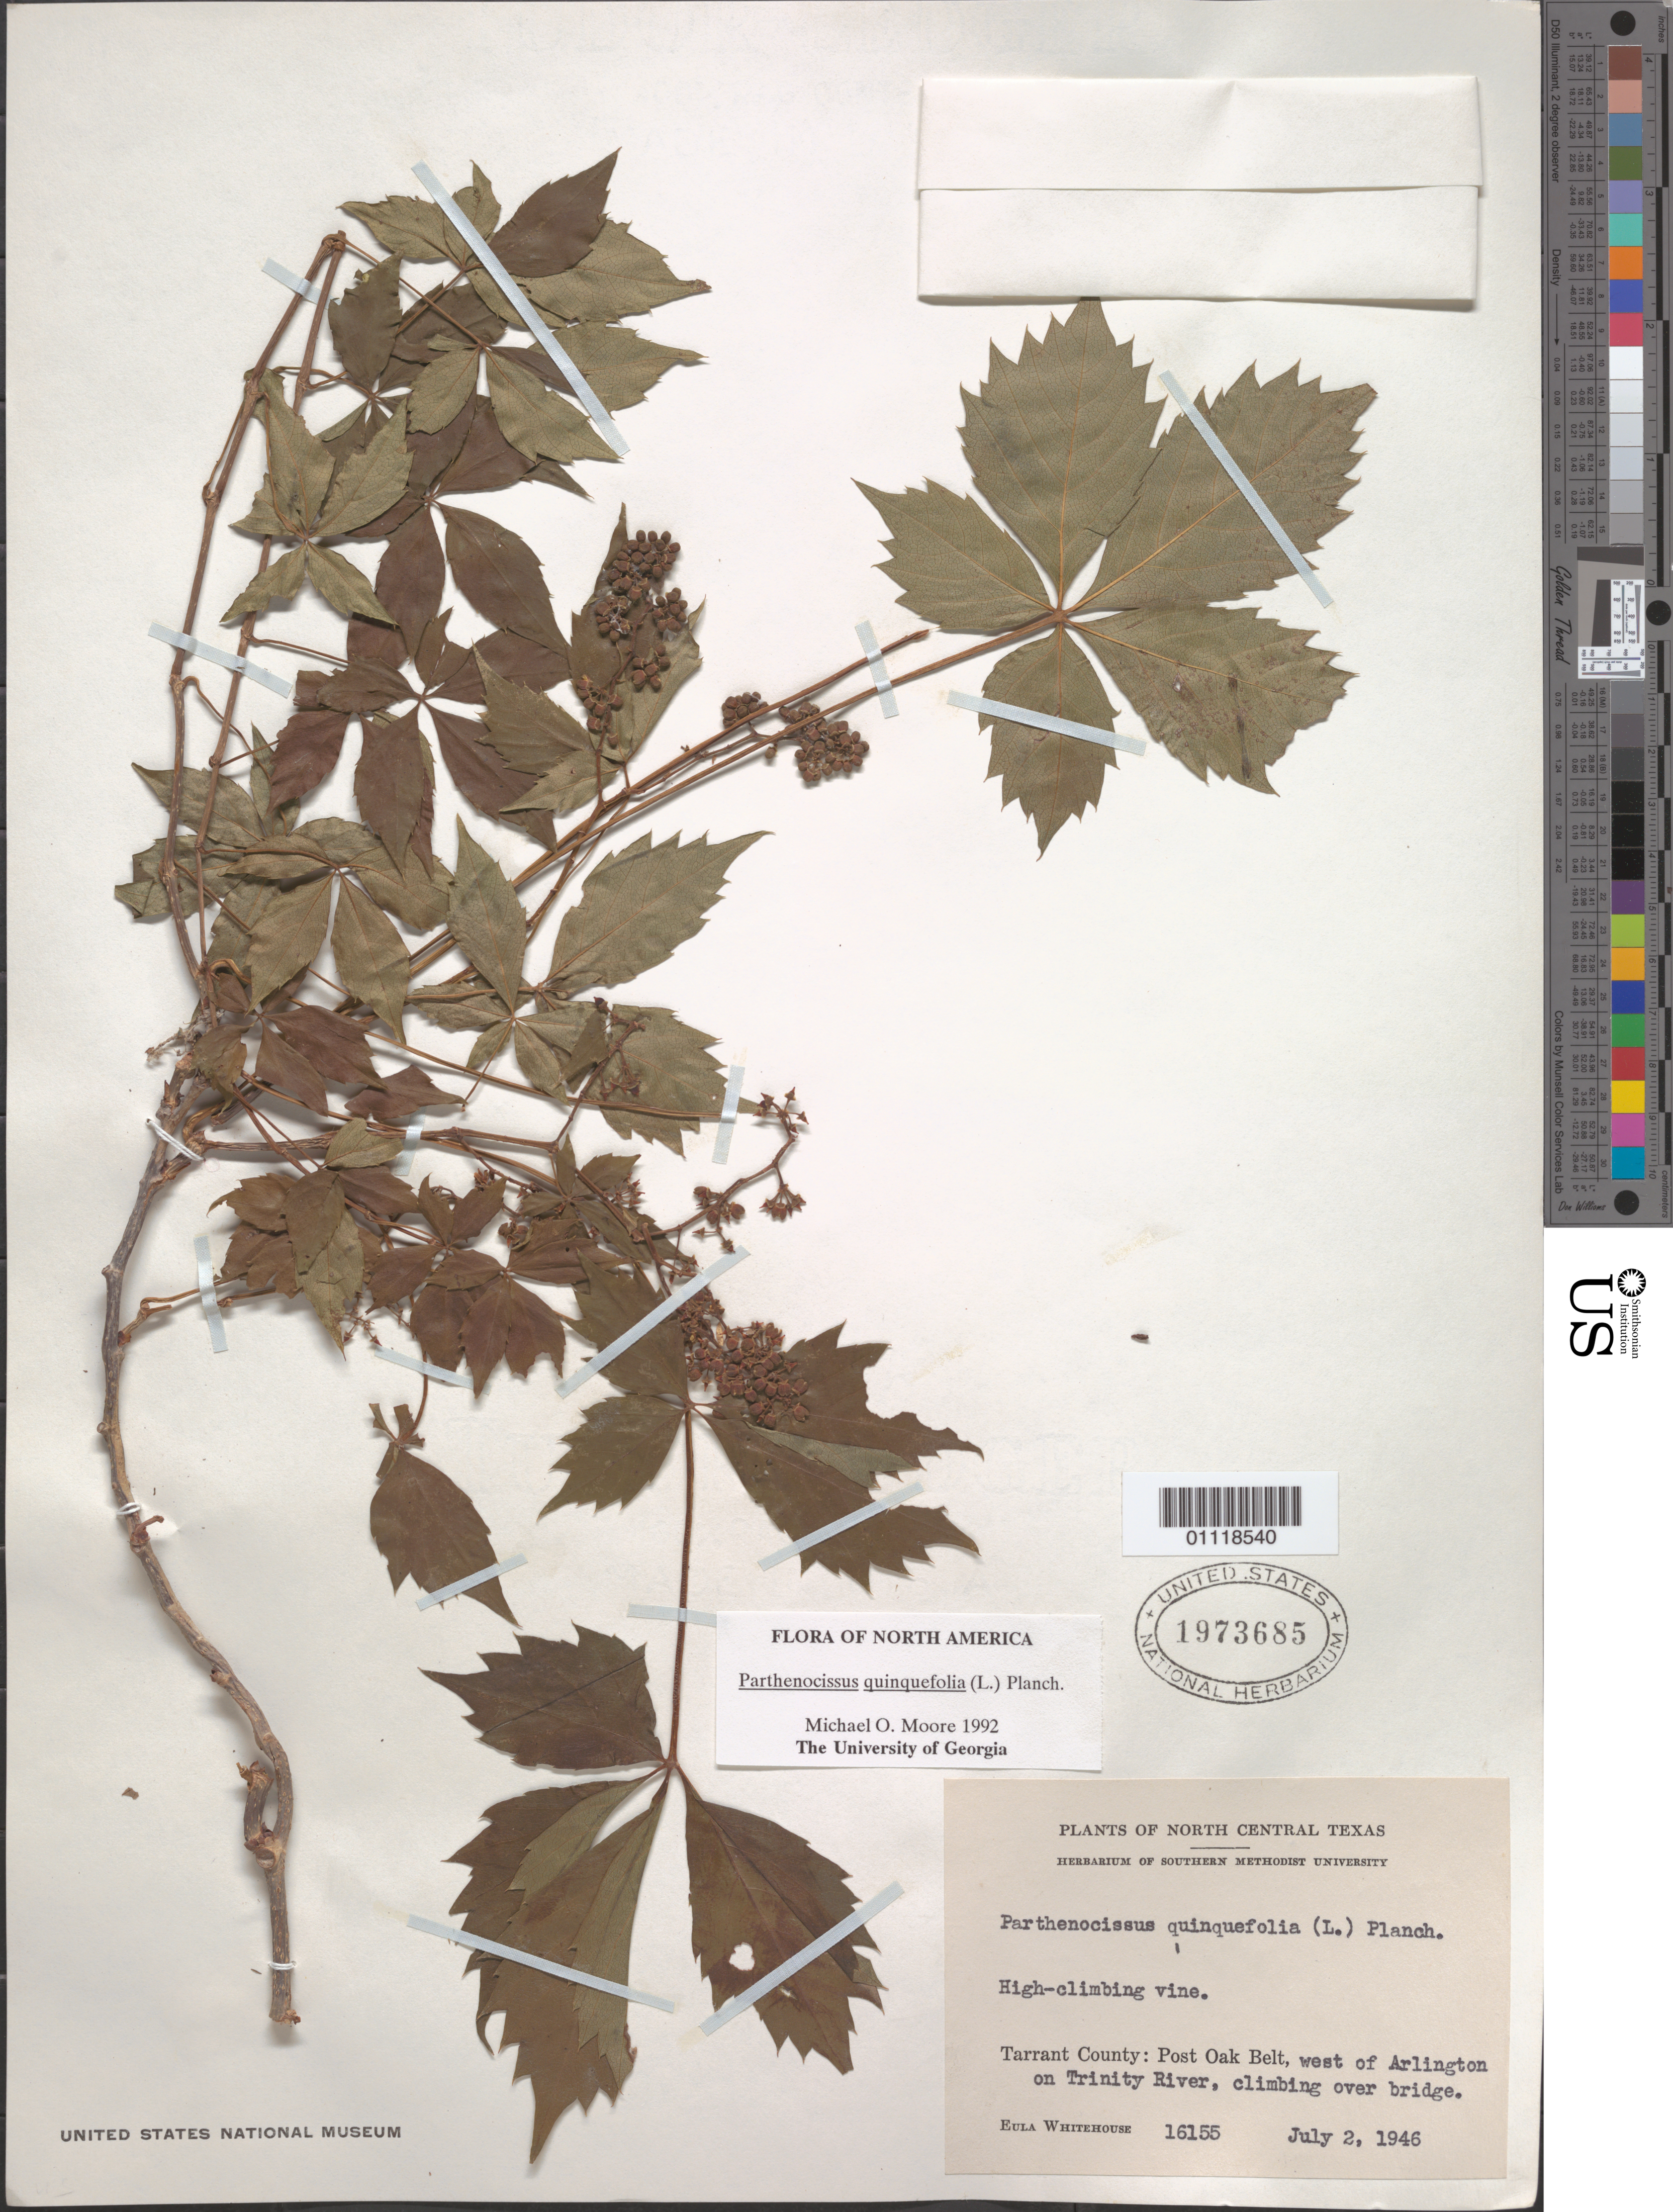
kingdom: Plantae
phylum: Tracheophyta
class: Magnoliopsida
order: Vitales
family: Vitaceae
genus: Parthenocissus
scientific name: Parthenocissus quinquefolia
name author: (L.) Planch.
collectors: E. Whitehouse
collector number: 16155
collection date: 1946-07-02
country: United States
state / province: Texas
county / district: Tarrant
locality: Post Oak Belt, W of Arlington on Trinity River.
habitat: High-climbing vine. Climbing over bridge.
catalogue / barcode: US 1973685